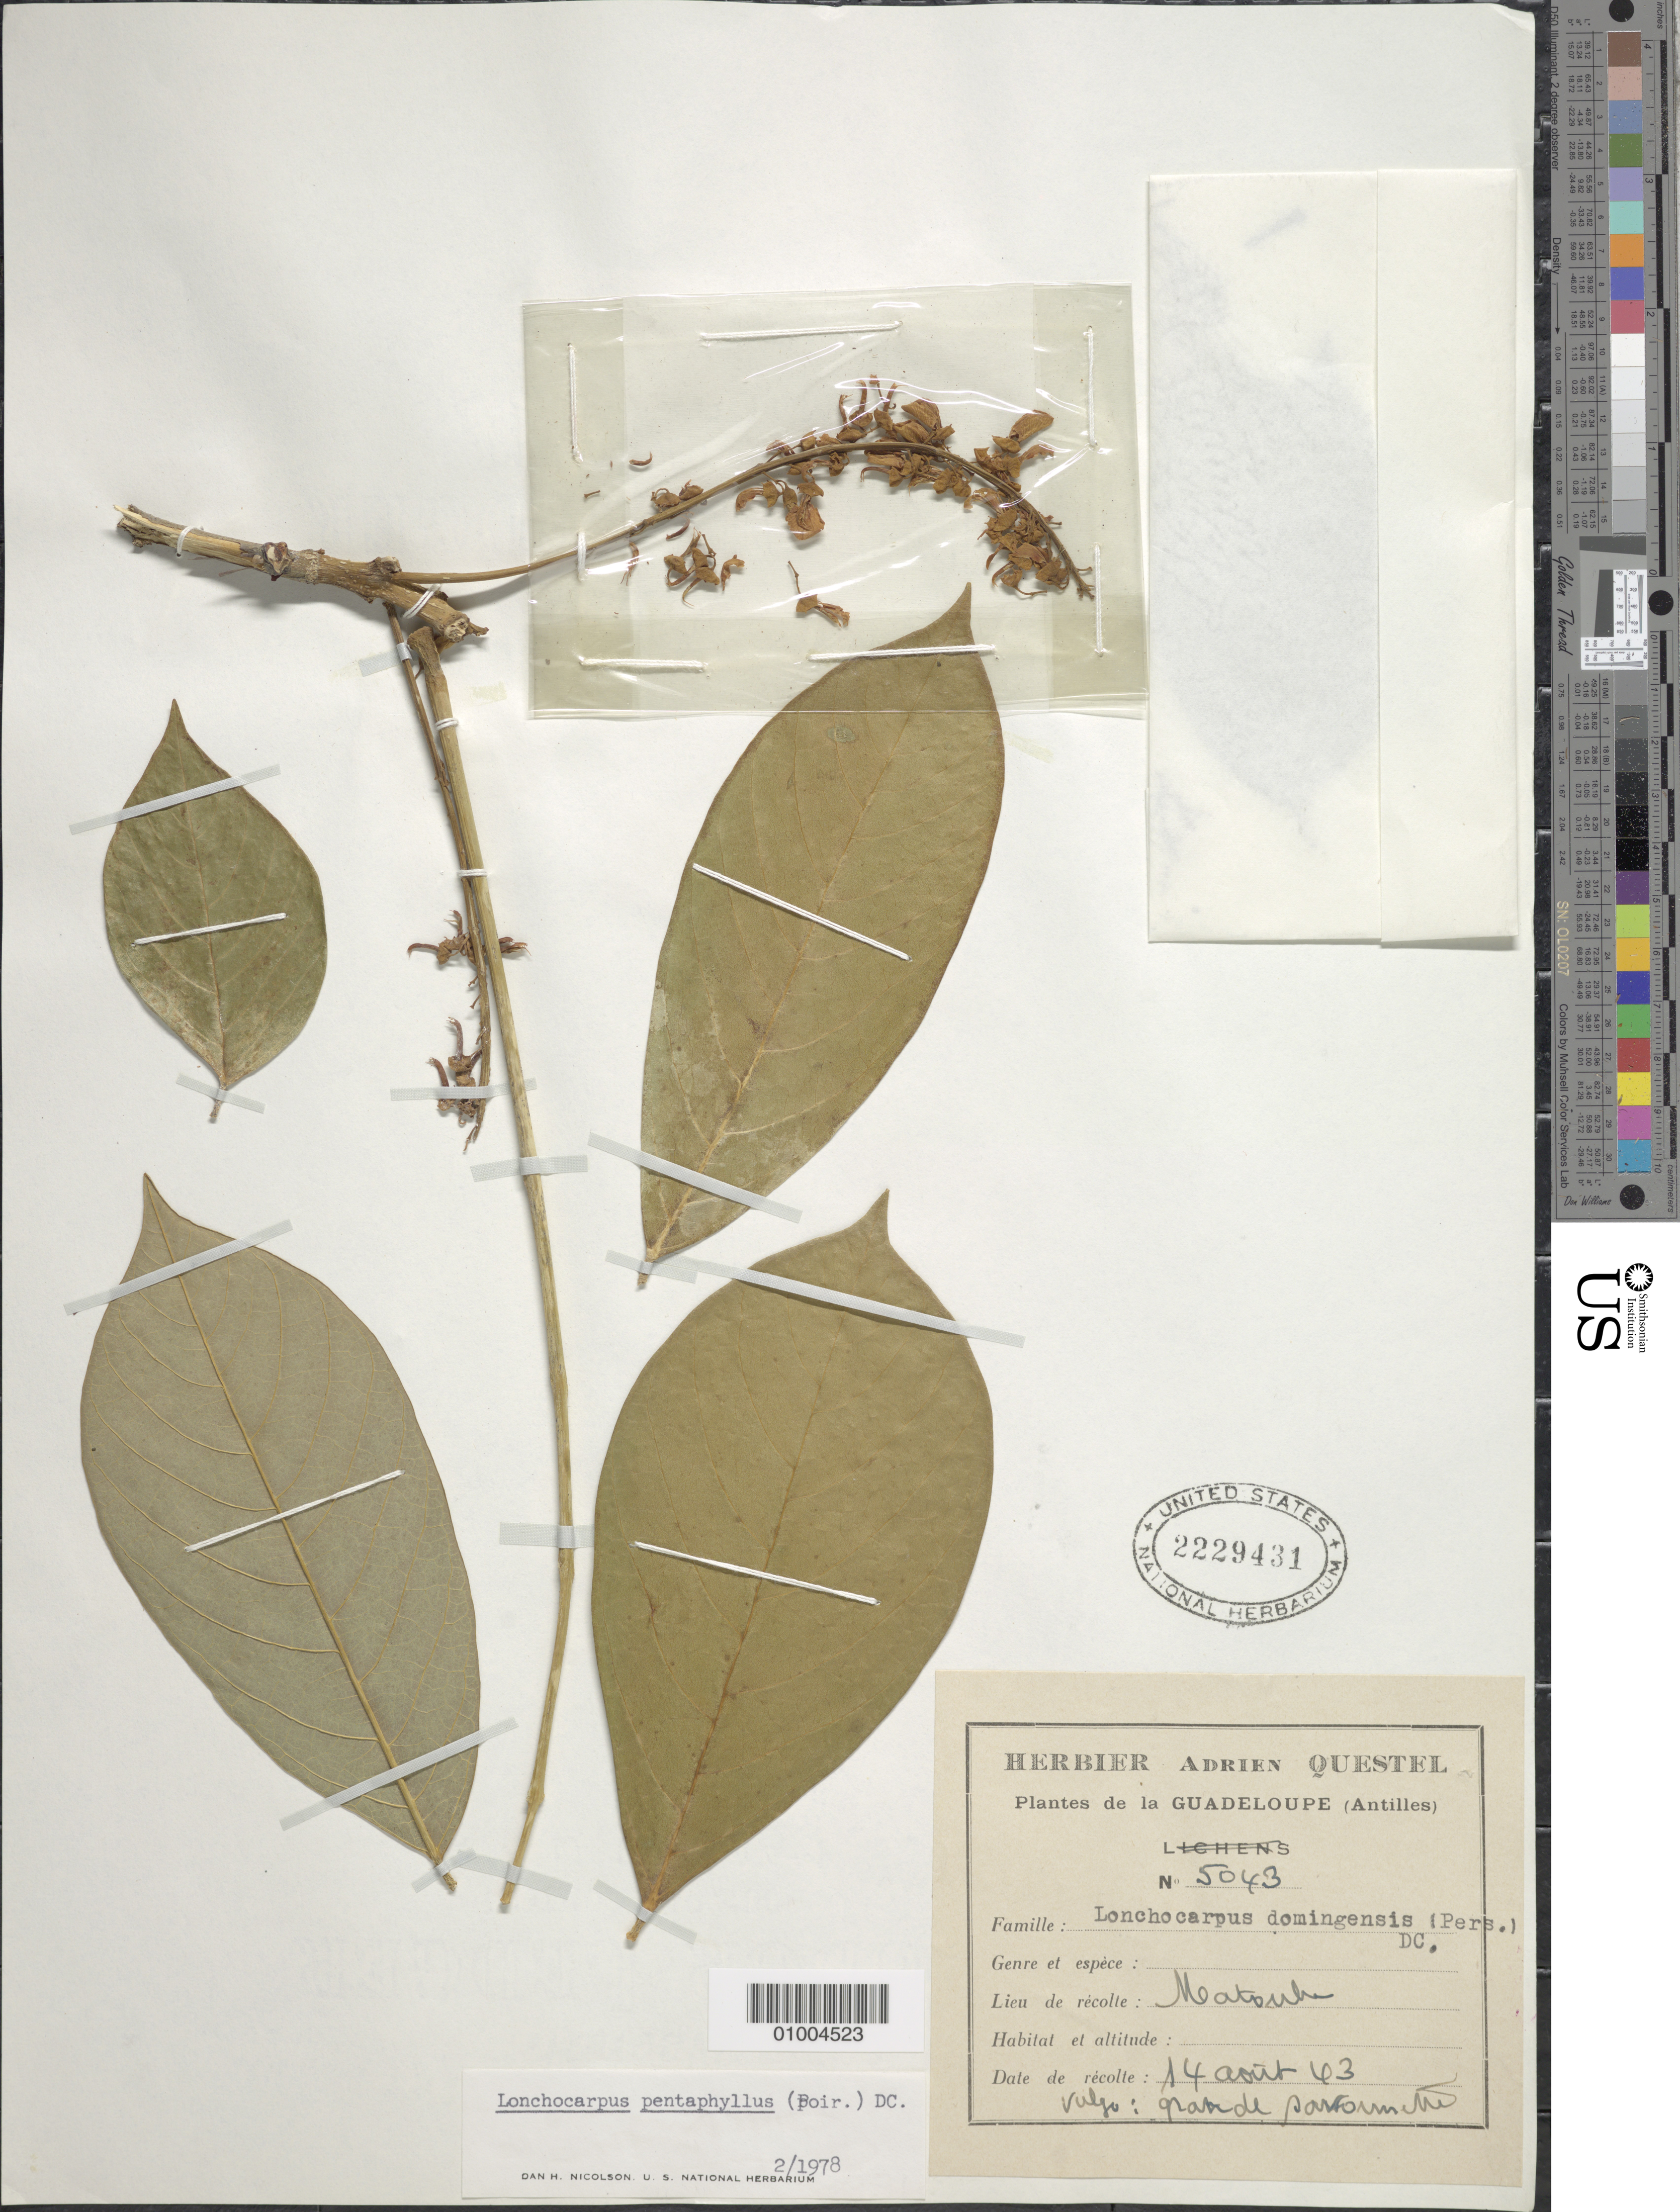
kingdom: Plantae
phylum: Tracheophyta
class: Magnoliopsida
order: Fabales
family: Fabaceae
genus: Lonchocarpus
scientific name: Lonchocarpus heptaphyllus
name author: (Poir.) DC.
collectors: A. Questel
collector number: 5043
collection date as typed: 14 Apr 1943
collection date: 1943-04-14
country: Guadeloupe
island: Basse Terre [Guadeloupe]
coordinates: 0 N, 0 E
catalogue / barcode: US 2229431